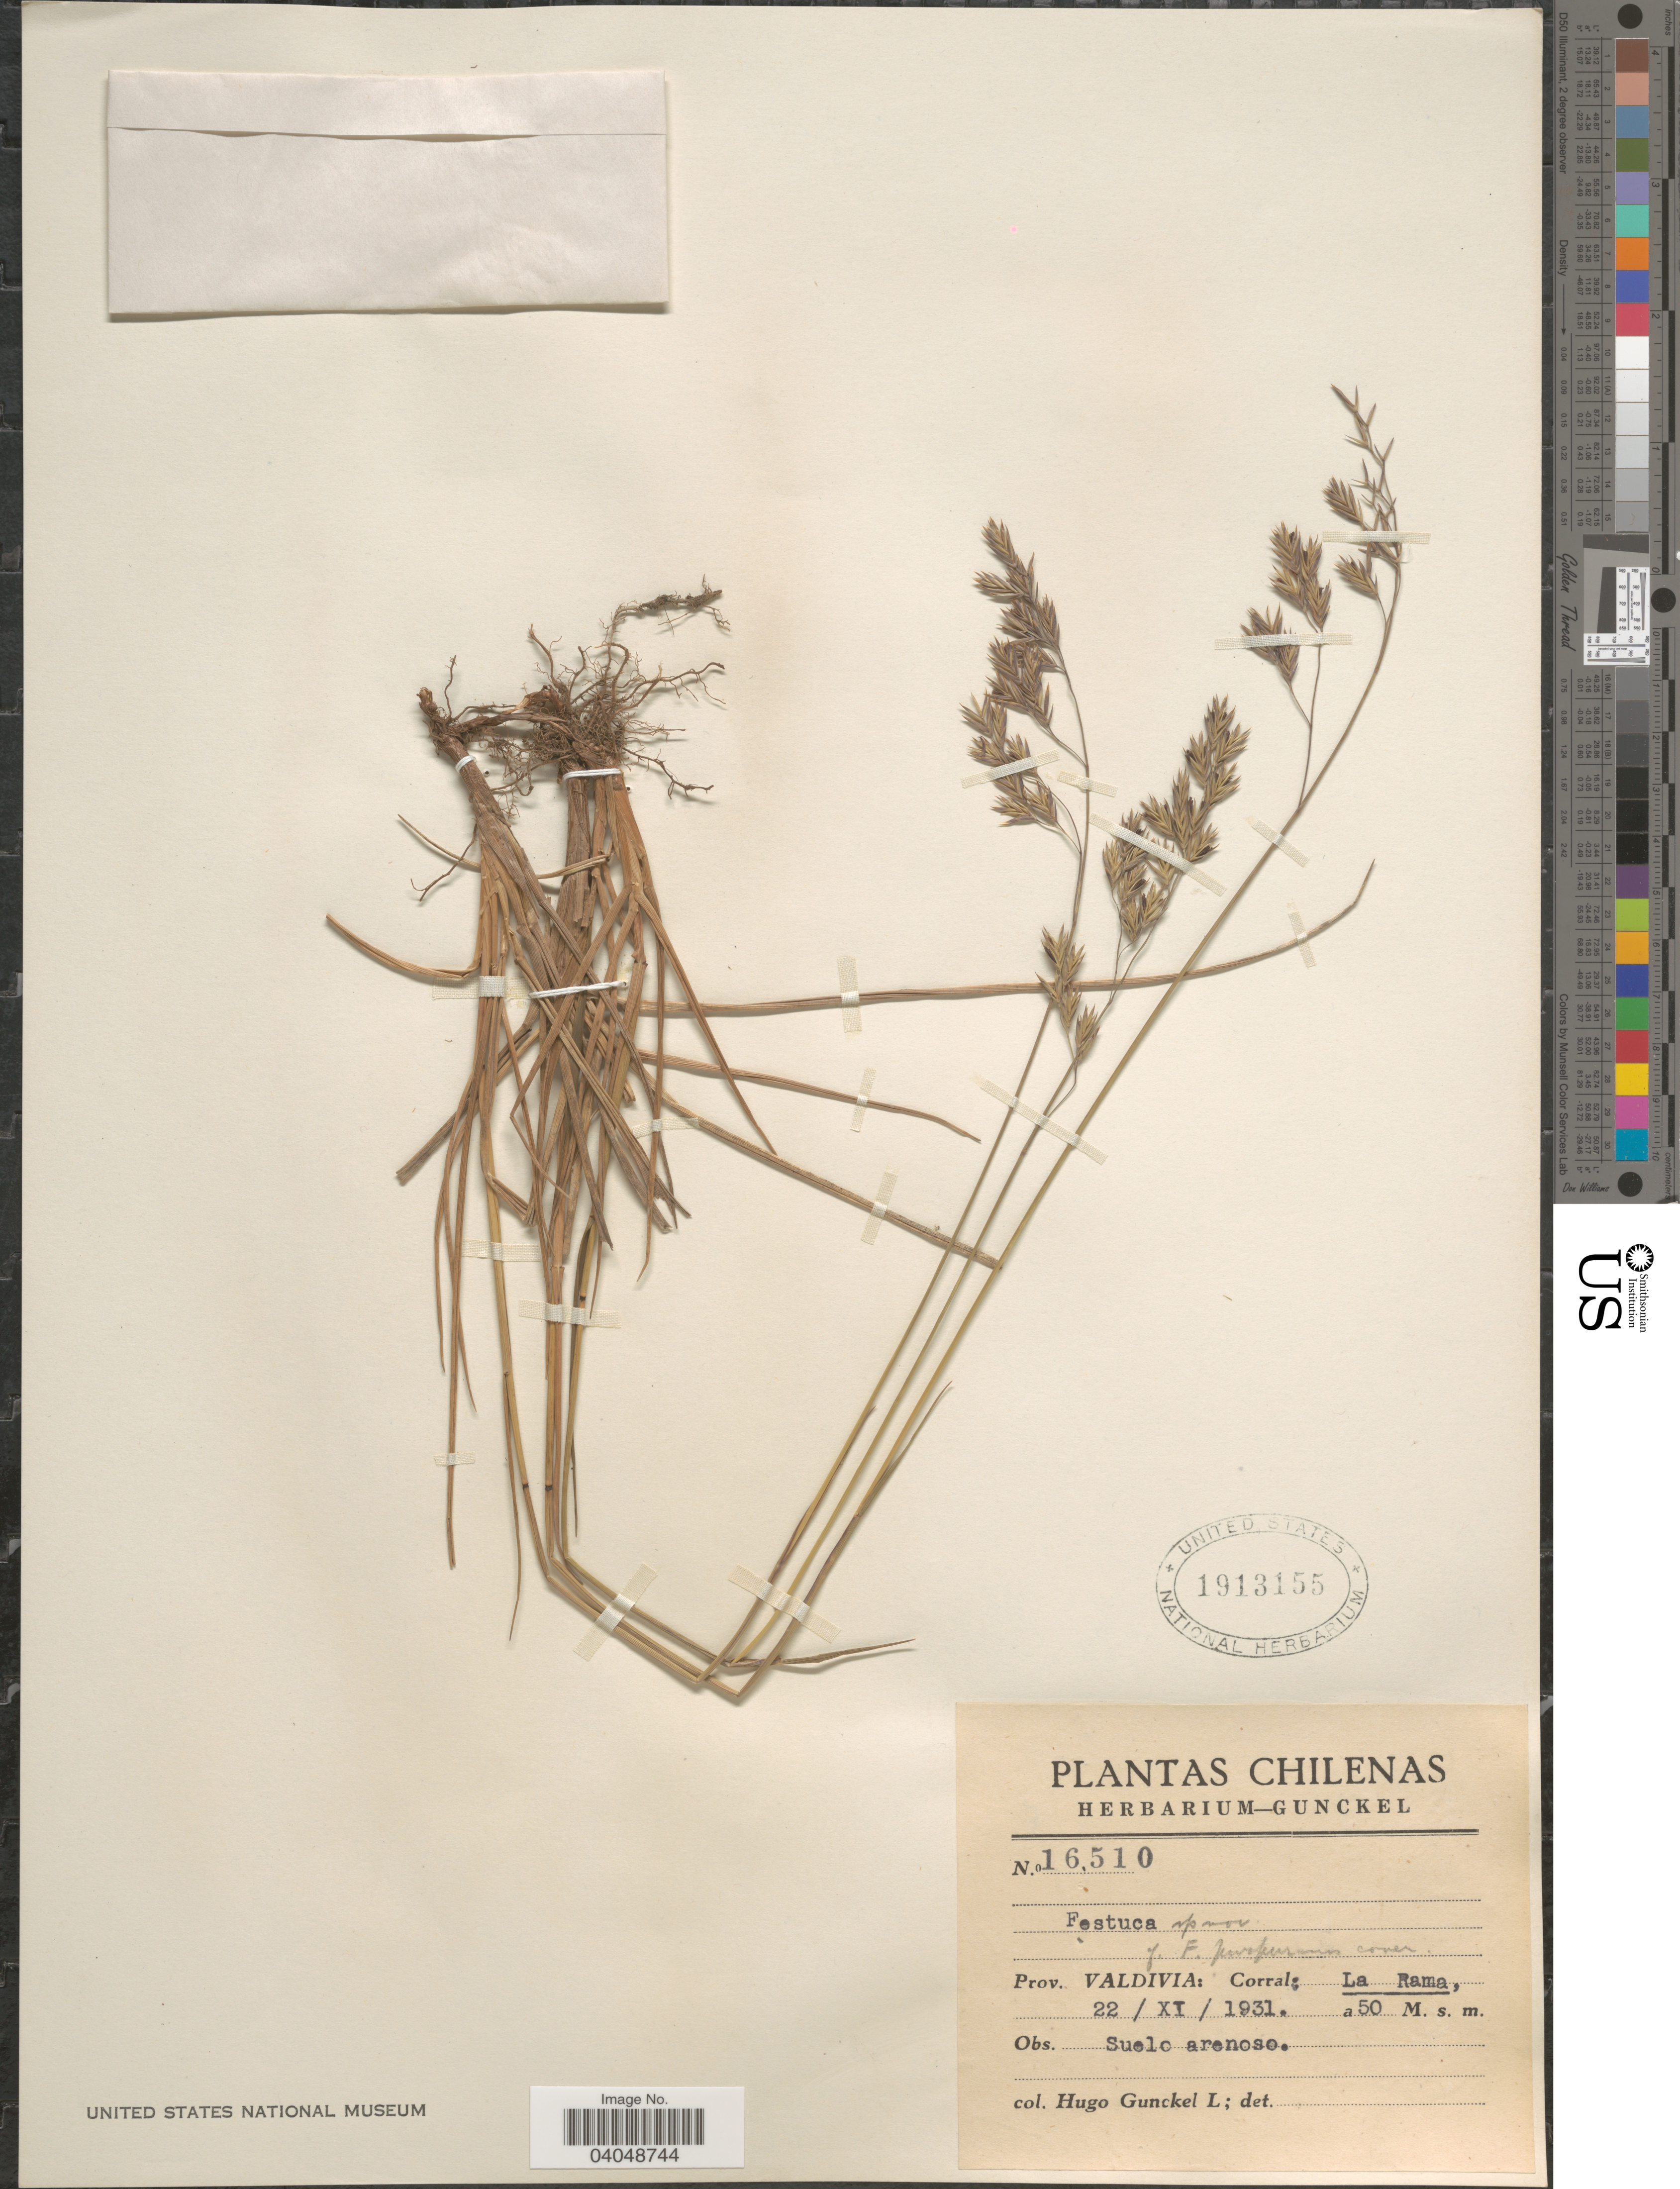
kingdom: Plantae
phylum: Tracheophyta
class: Liliopsida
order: Poales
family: Poaceae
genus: Festuca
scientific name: Festuca sp.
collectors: H. Gunckel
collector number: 16510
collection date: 1931-11-22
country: Chile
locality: Prov. Valdivia: Corral: La Rama.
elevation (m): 50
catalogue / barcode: US 1913155